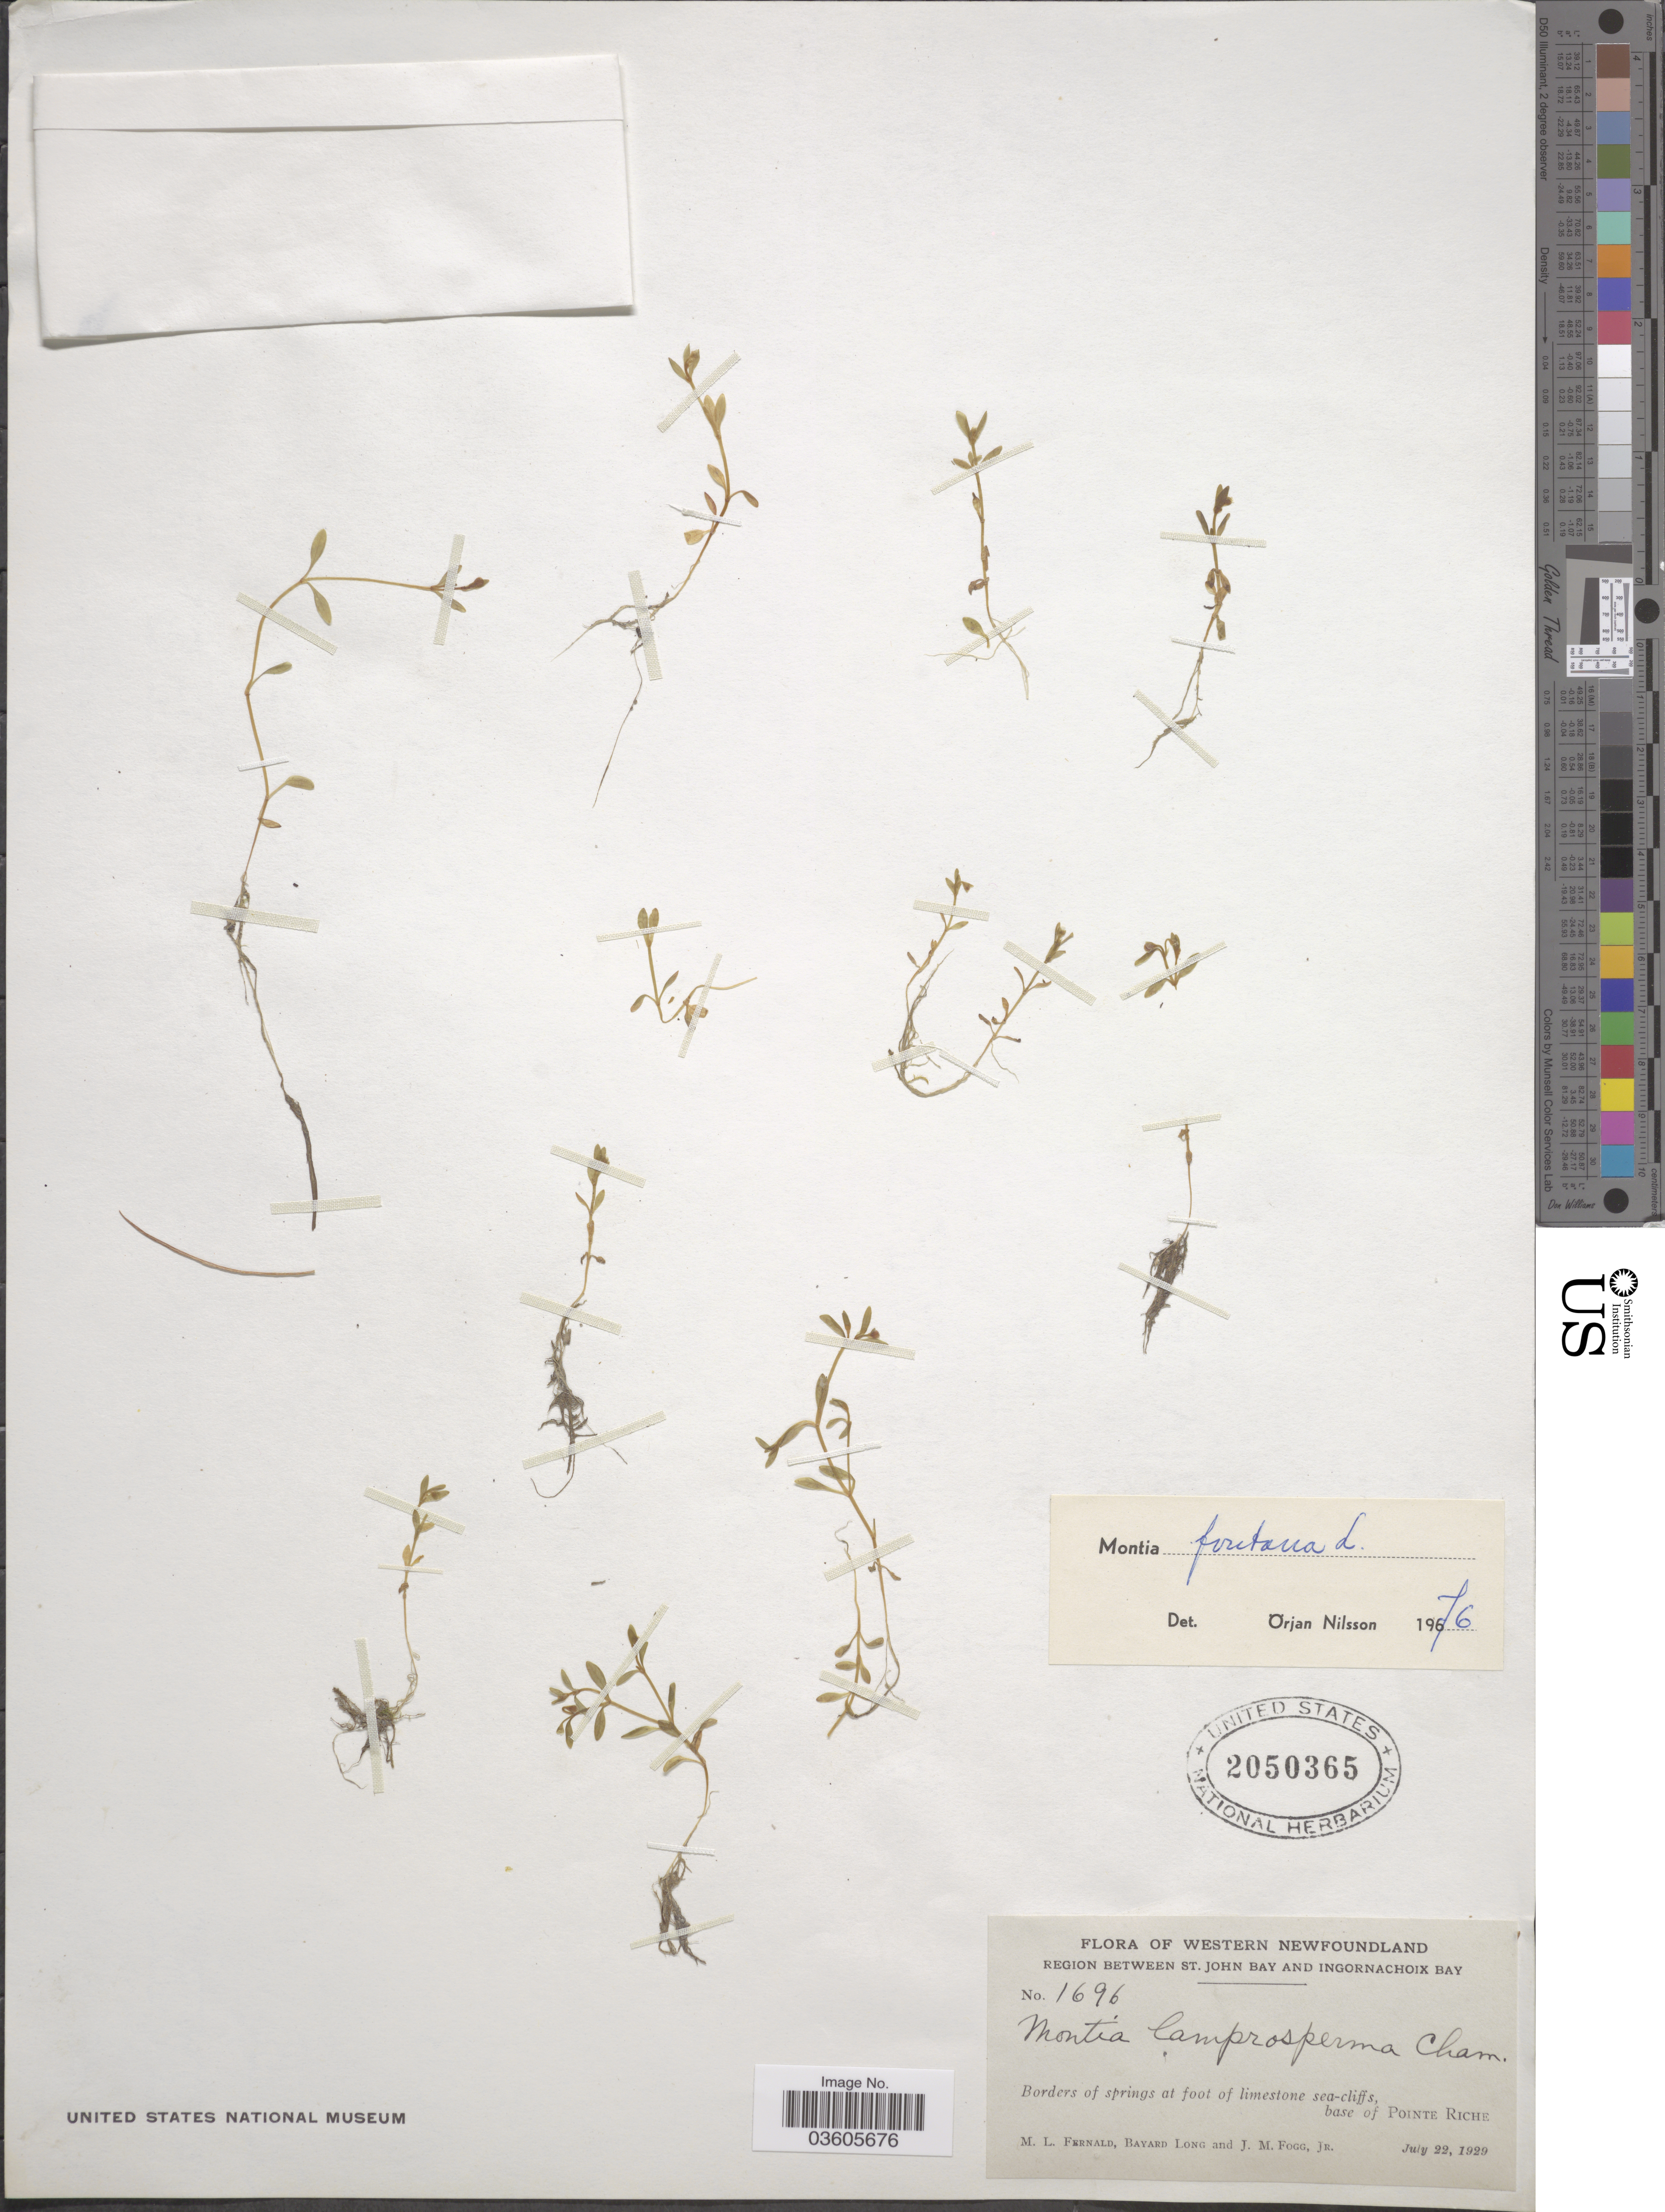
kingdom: Plantae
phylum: Tracheophyta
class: Magnoliopsida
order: Caryophyllales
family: Montiaceae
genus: Montia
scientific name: Montia fontana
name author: L.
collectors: M. L. Fernald, B. Long & J. Fogg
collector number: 1696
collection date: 1929-07-22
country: Canada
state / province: Newfoundland and Labrador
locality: Western Newfoundland. Region between St. John Bay and Ingornachoix Bay. Borders of springs at foot of limestone sea cliffs, base of Pointe Riche.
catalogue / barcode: US 2050365